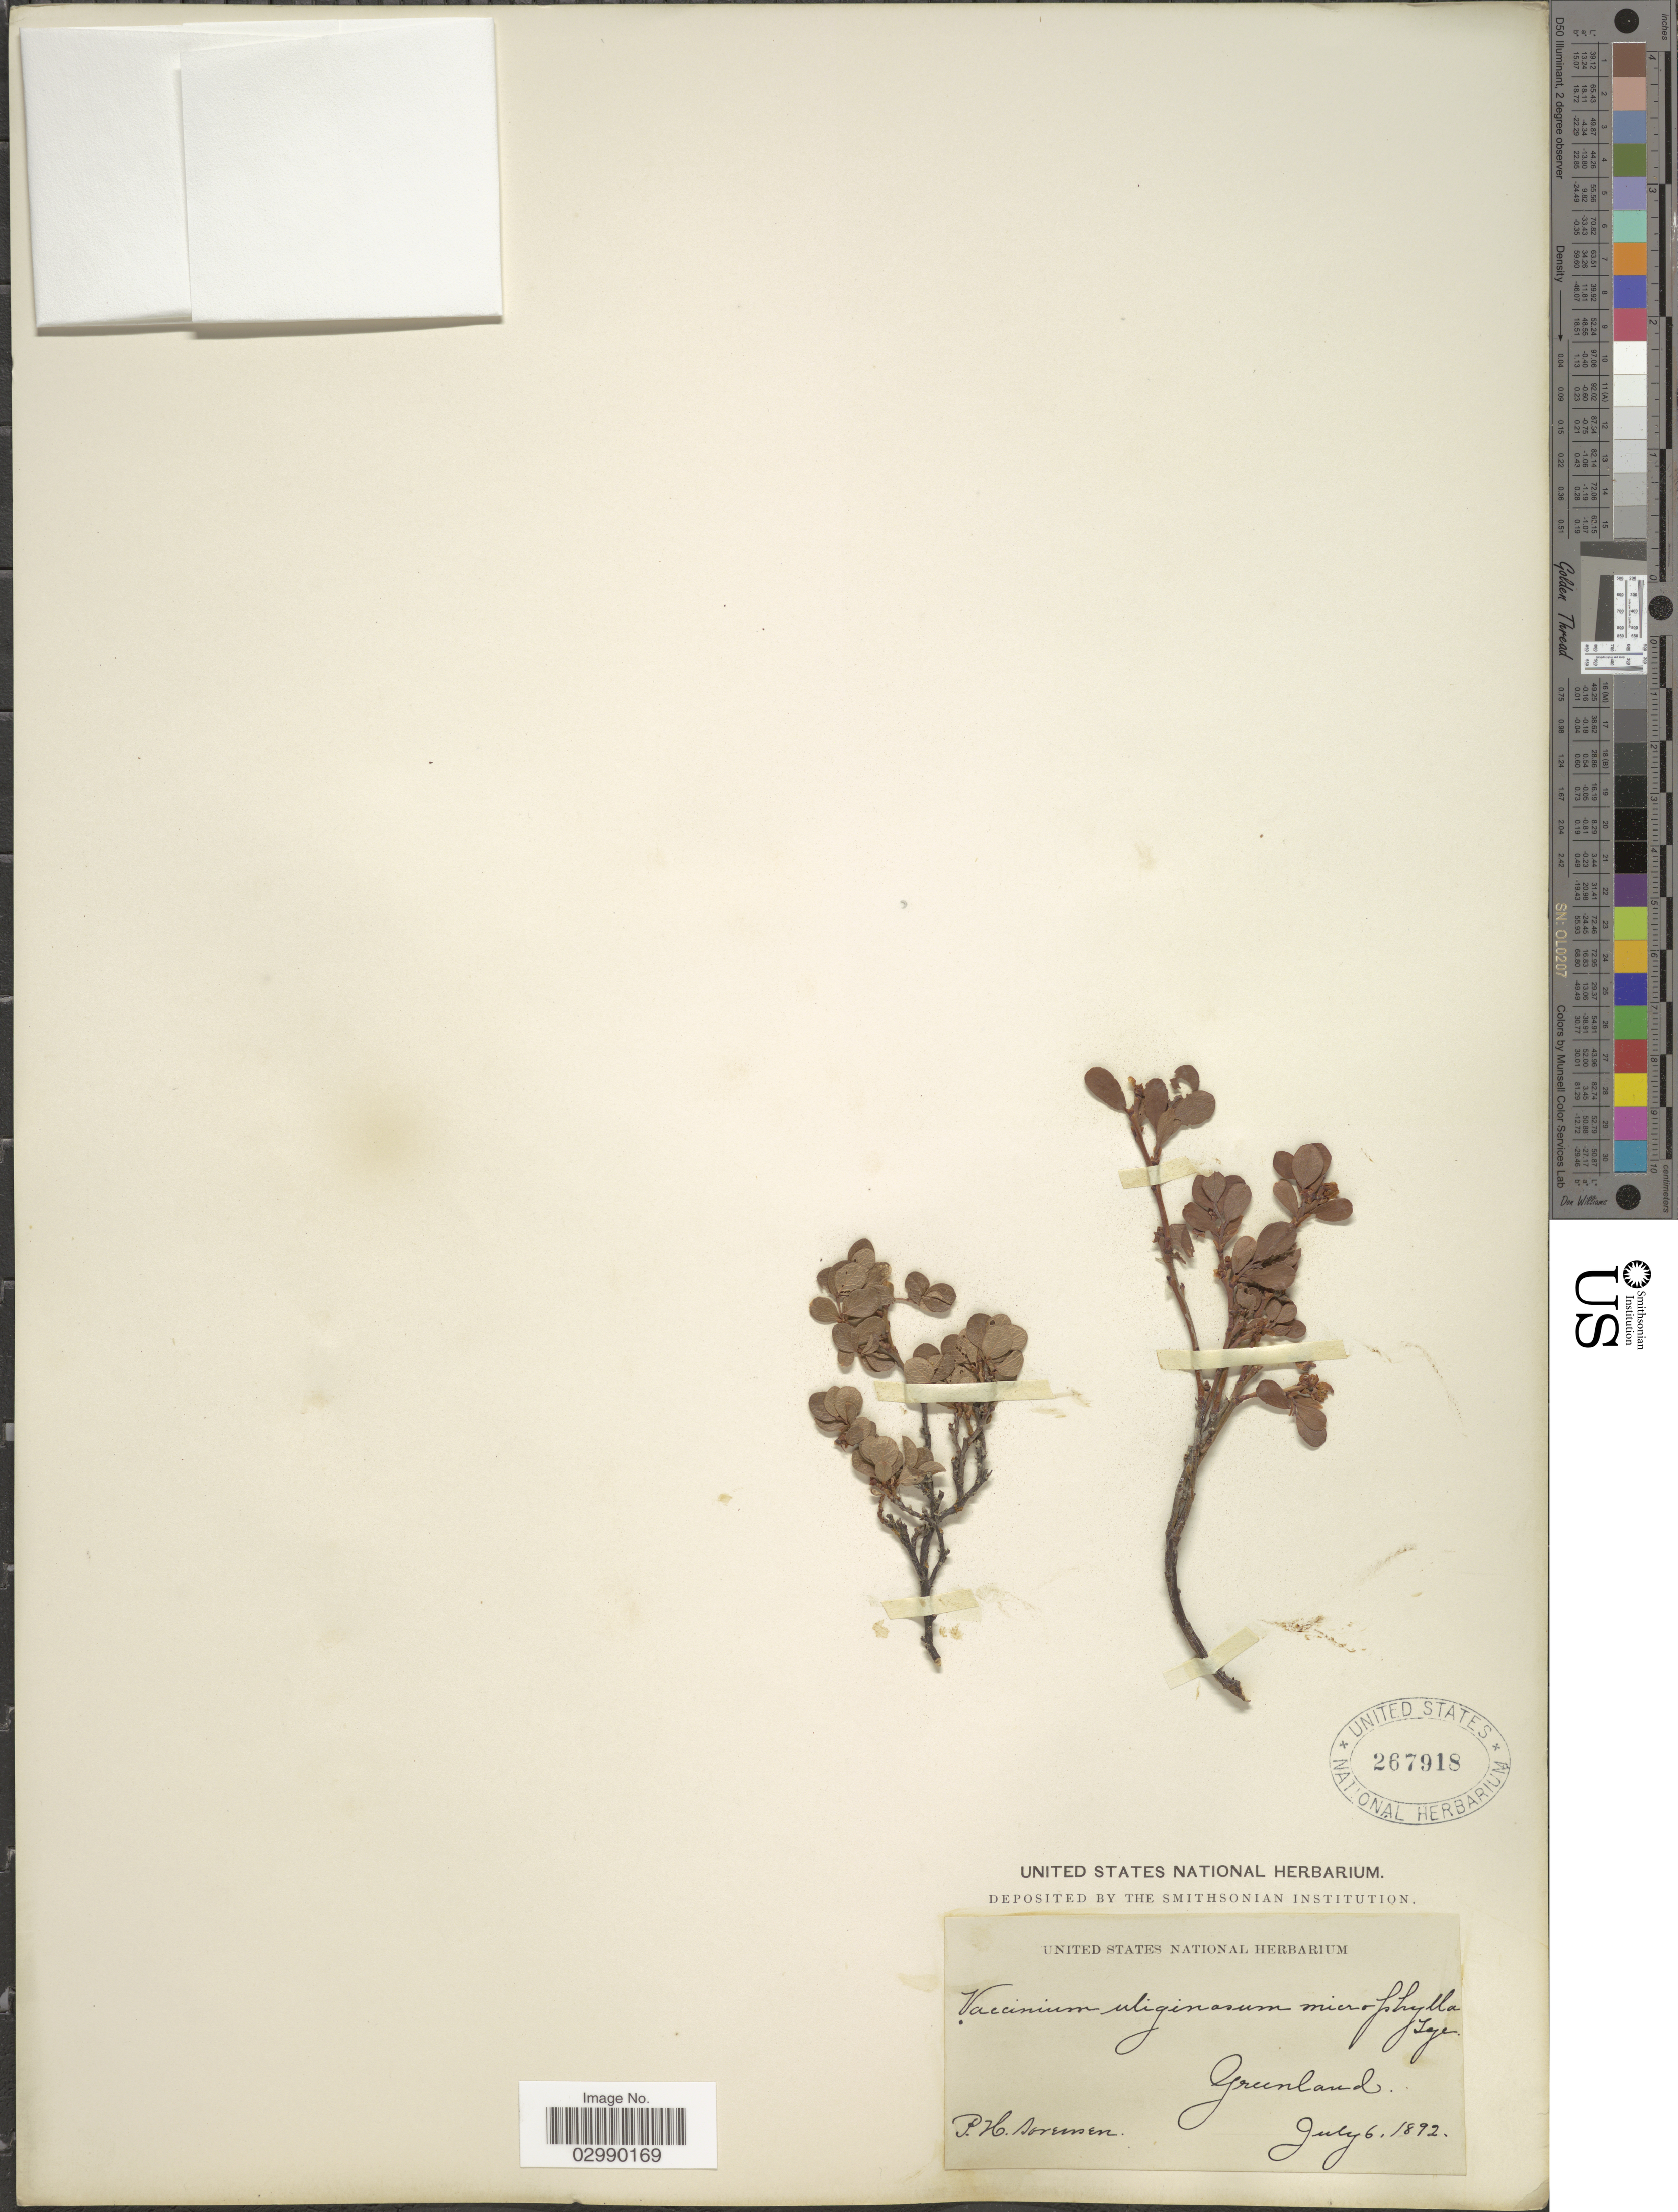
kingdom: Plantae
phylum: Tracheophyta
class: Magnoliopsida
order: Ericales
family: Ericaceae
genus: Vaccinium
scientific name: Vaccinium uliginosum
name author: L.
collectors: P. Sorensen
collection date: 1892-07-06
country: Greenland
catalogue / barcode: US 267918